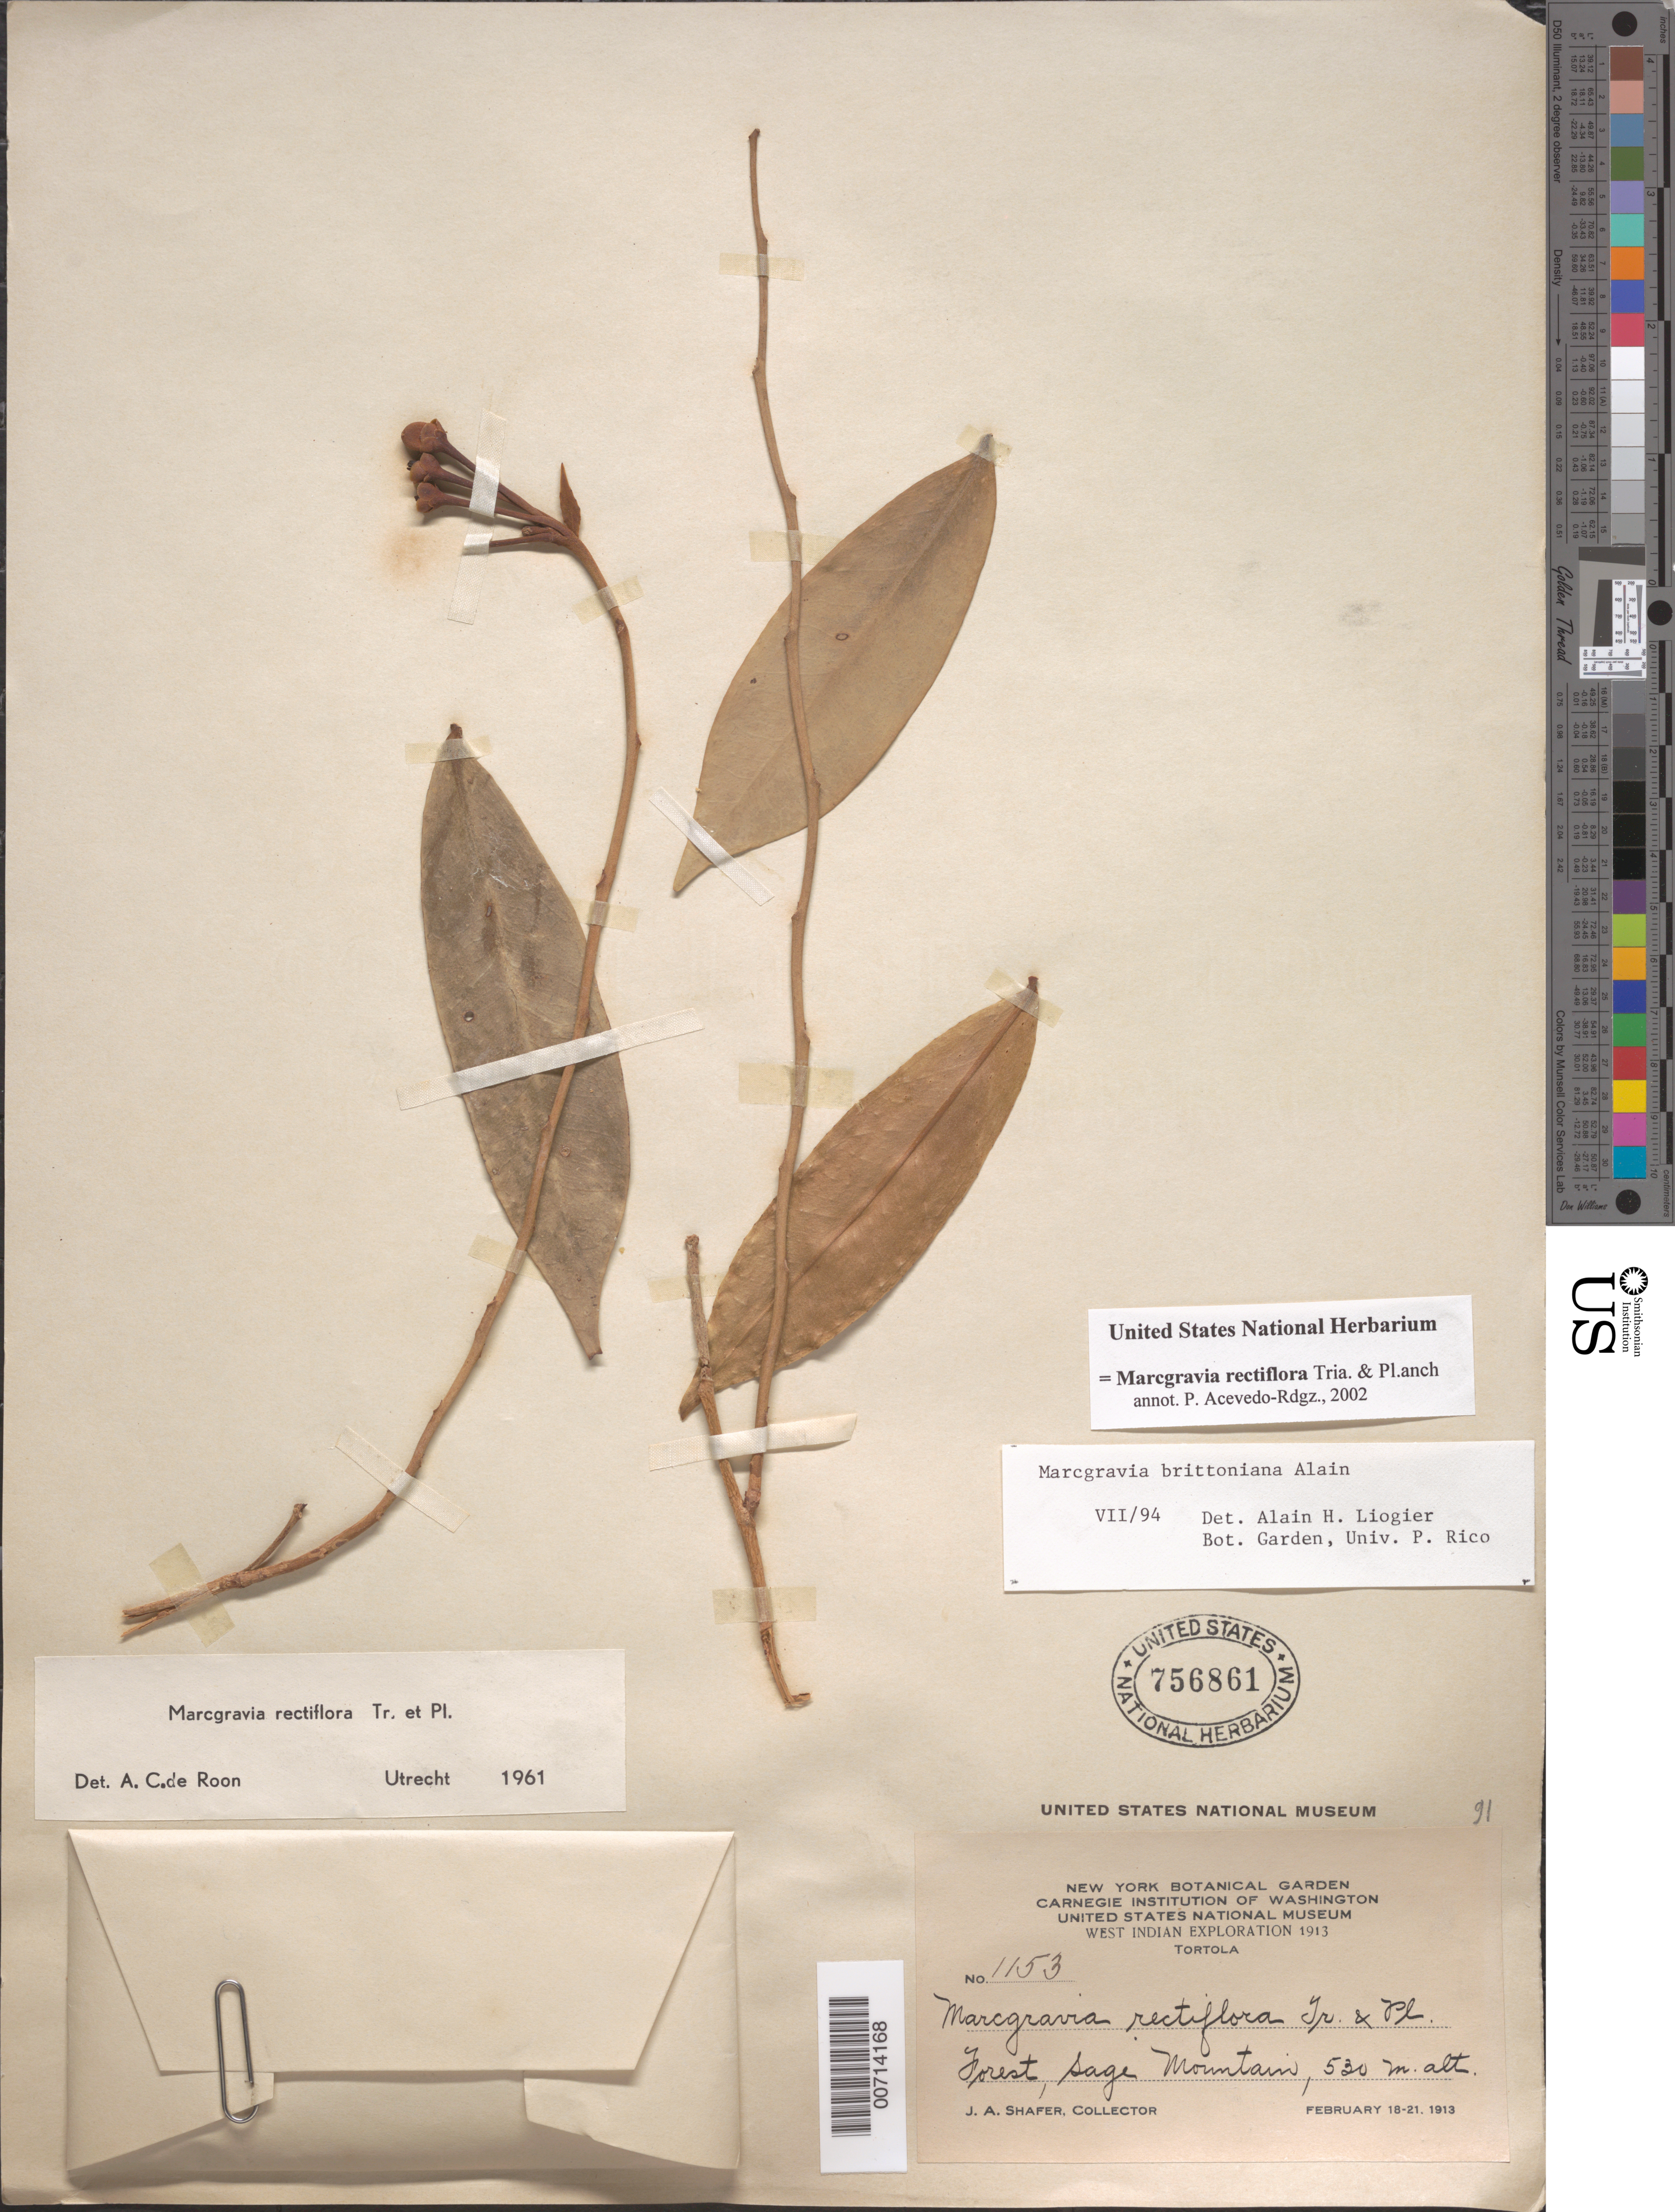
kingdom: Plantae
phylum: Tracheophyta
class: Magnoliopsida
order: Ericales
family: Marcgraviaceae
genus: Marcgravia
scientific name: Marcgravia rectiflora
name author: Triana & Planch.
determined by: Acevedo-Rodríguez, P., (BOT), Smithsonian Institution - National Museum of Natural History (UNITED STATES)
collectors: J. A. Shafer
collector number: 1153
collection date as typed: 18 Feb 1913 to 21 Feb 1913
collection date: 1913-02-18/1913-02-21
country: British Virgin Islands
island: Tortola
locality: Sage Mountain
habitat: Forest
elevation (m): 530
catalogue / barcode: US 756861